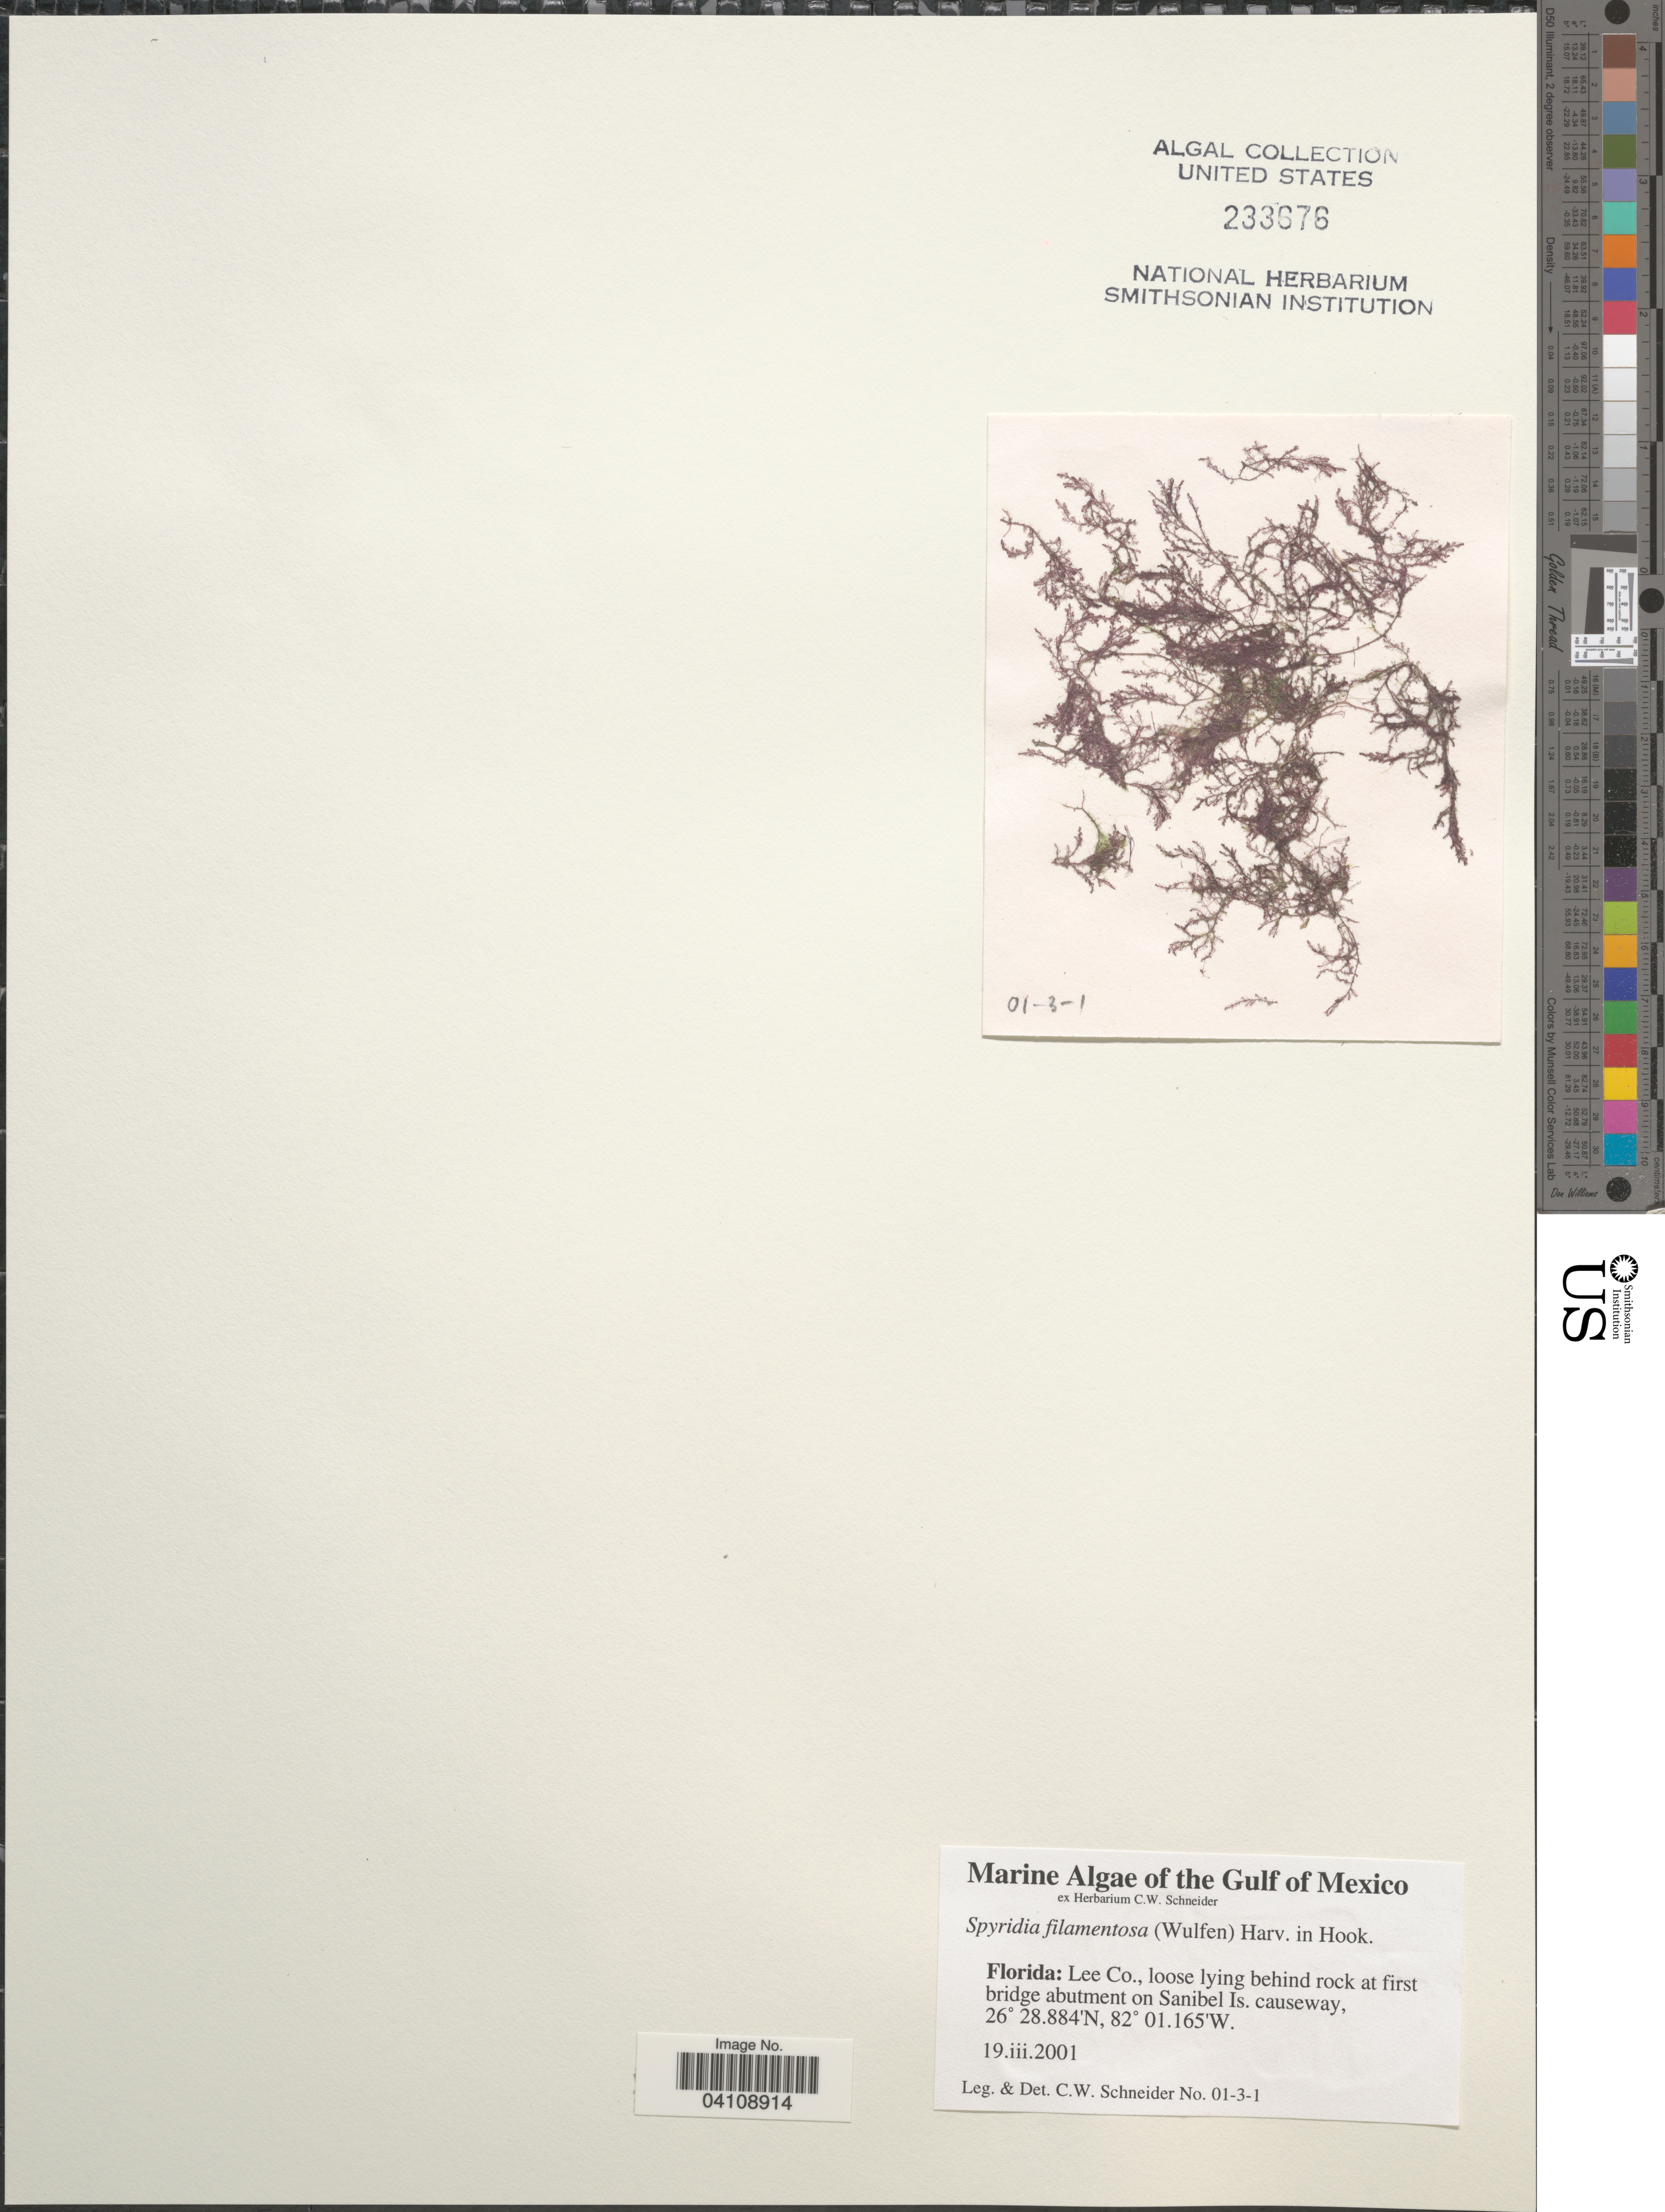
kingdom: Plantae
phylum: Rhodophyta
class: Florideophyceae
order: Ceramiales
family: Spyridiaceae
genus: Spyridia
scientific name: Spyridia filamentosa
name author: (Wulfen) Harv.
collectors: C. W.Schneider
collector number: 01-3-1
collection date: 2001-03-19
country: United States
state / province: Florida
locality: The Gulf of Mexico. Lee Co., loose lying behind rock at first bridge abutment on Sanibel Is. causeway.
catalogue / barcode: US 233676